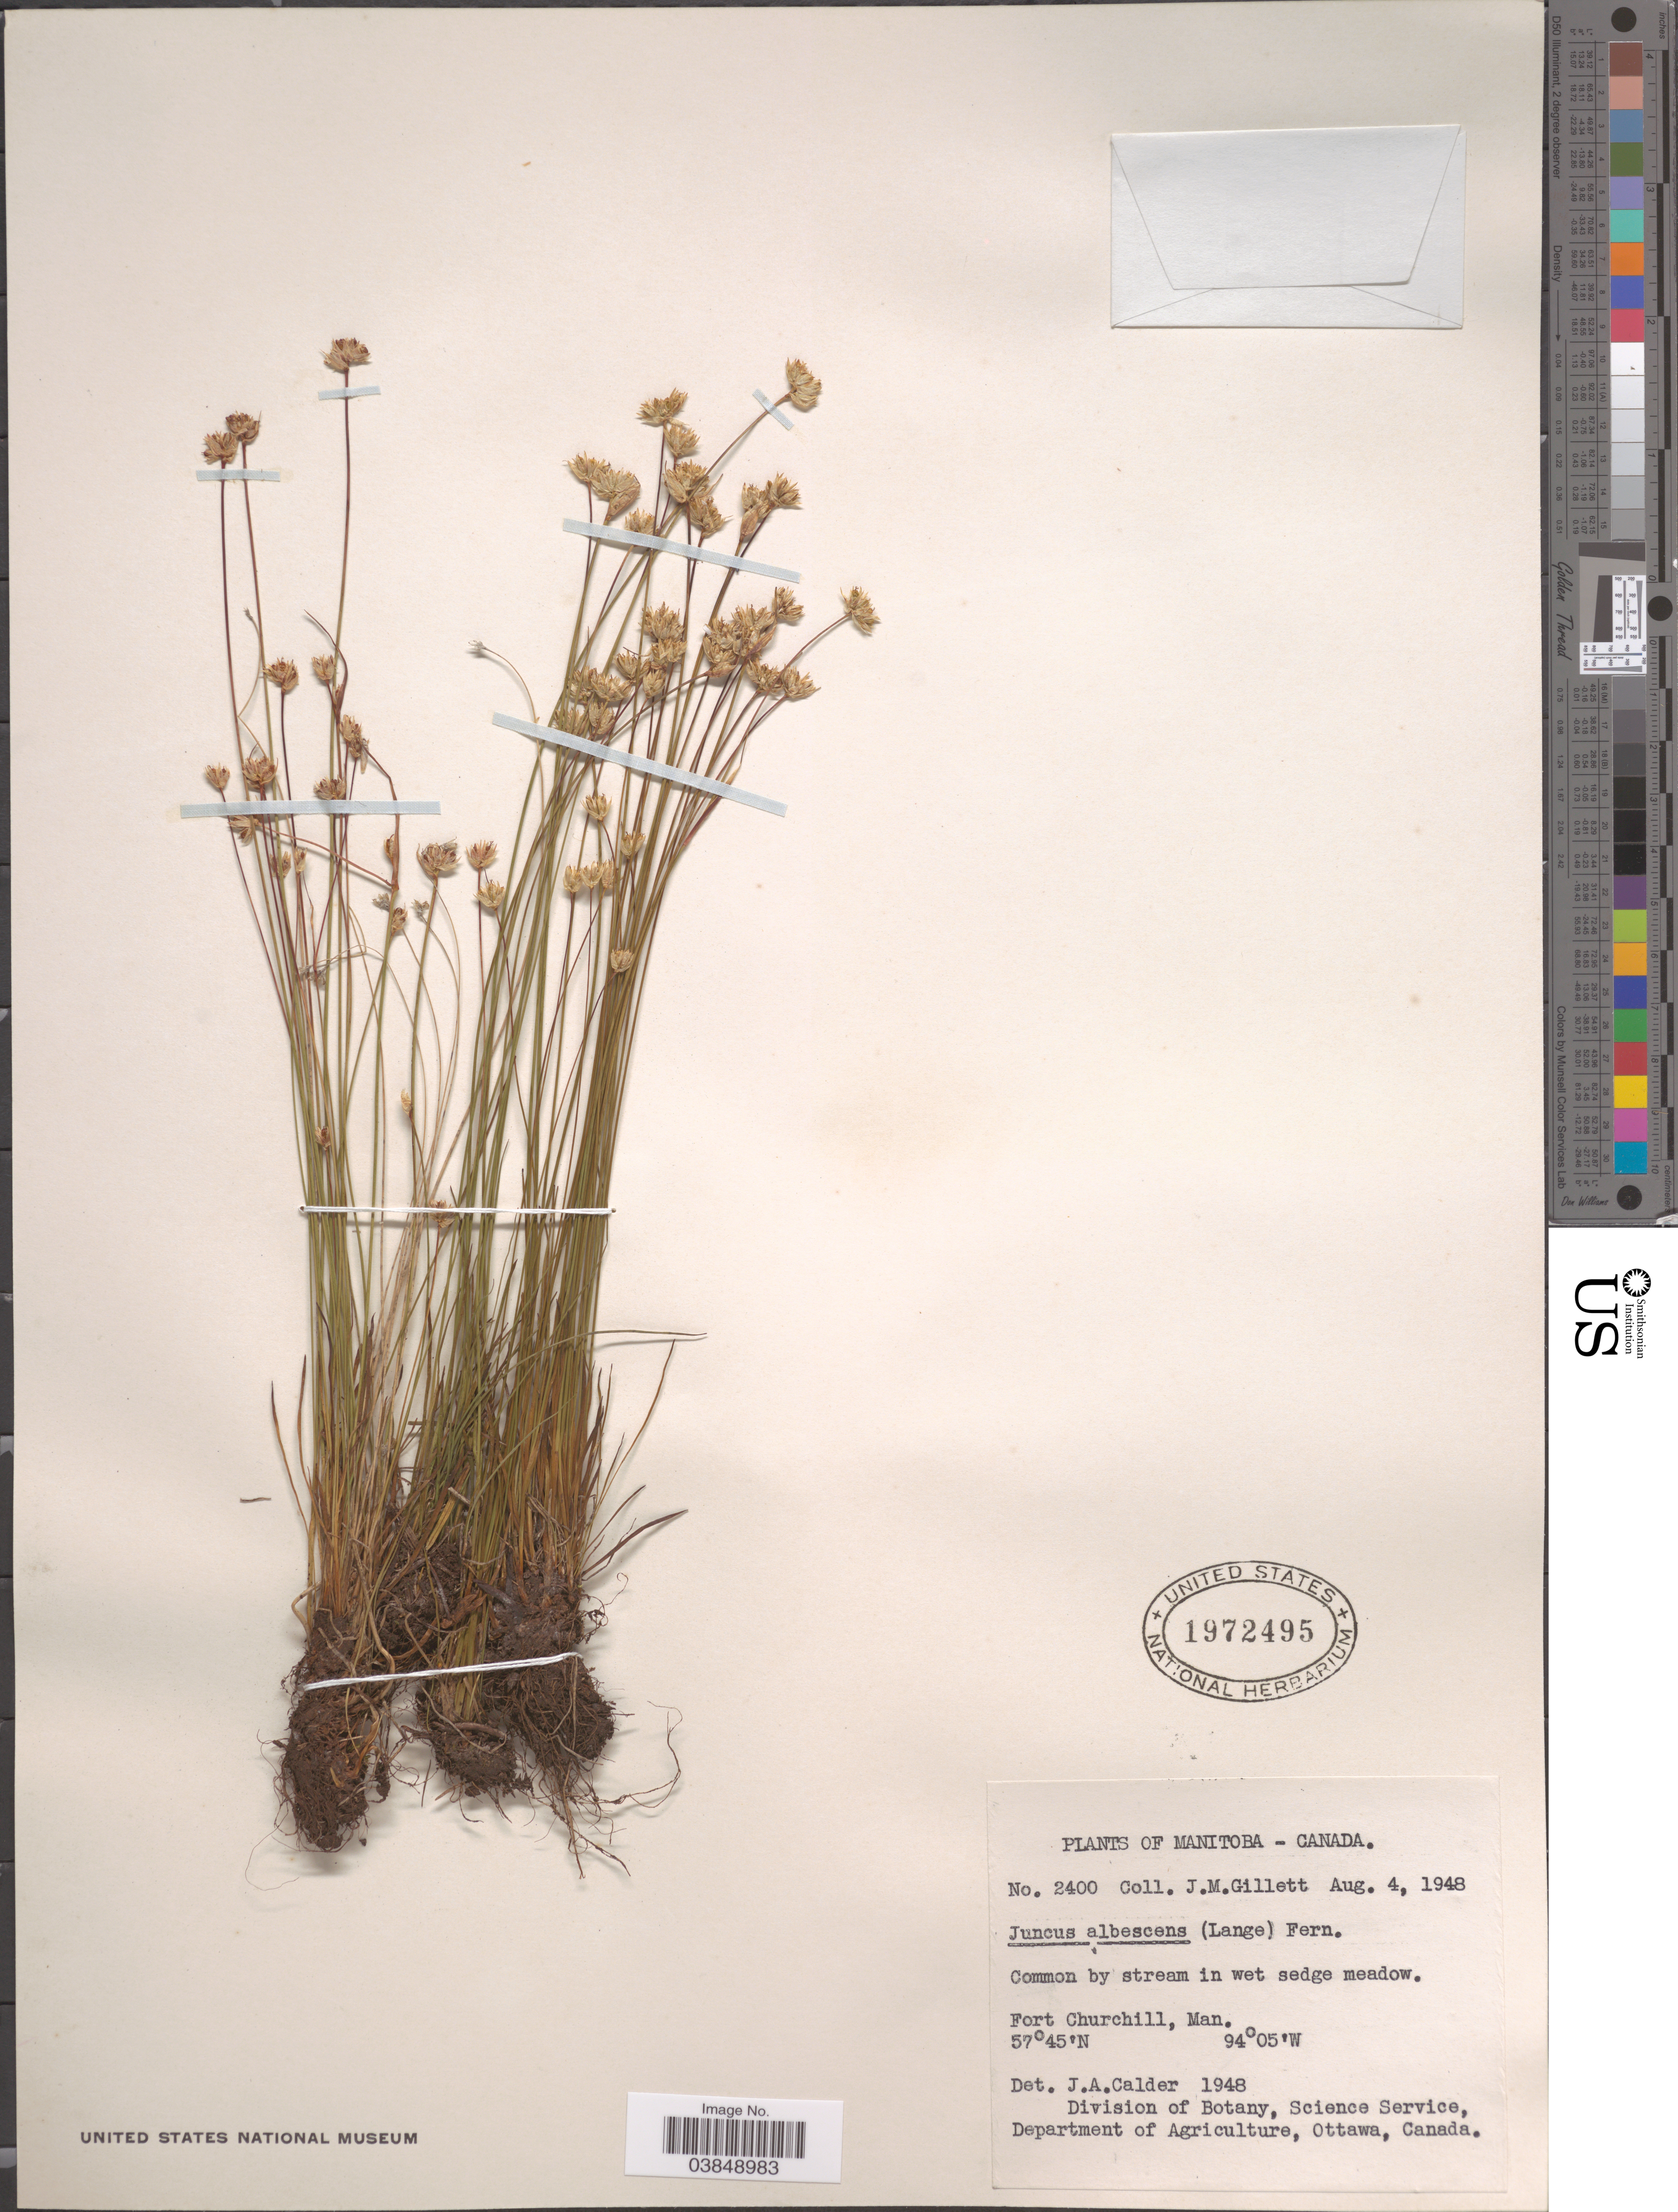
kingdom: Plantae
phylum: Tracheophyta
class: Liliopsida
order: Poales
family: Juncaceae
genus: Juncus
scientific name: Juncus albescens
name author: Fernald & Lange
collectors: J. M. Gillett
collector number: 2400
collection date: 1948-08-04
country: Canada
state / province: Manitoba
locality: Fort Churchill.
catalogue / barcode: US 1972495